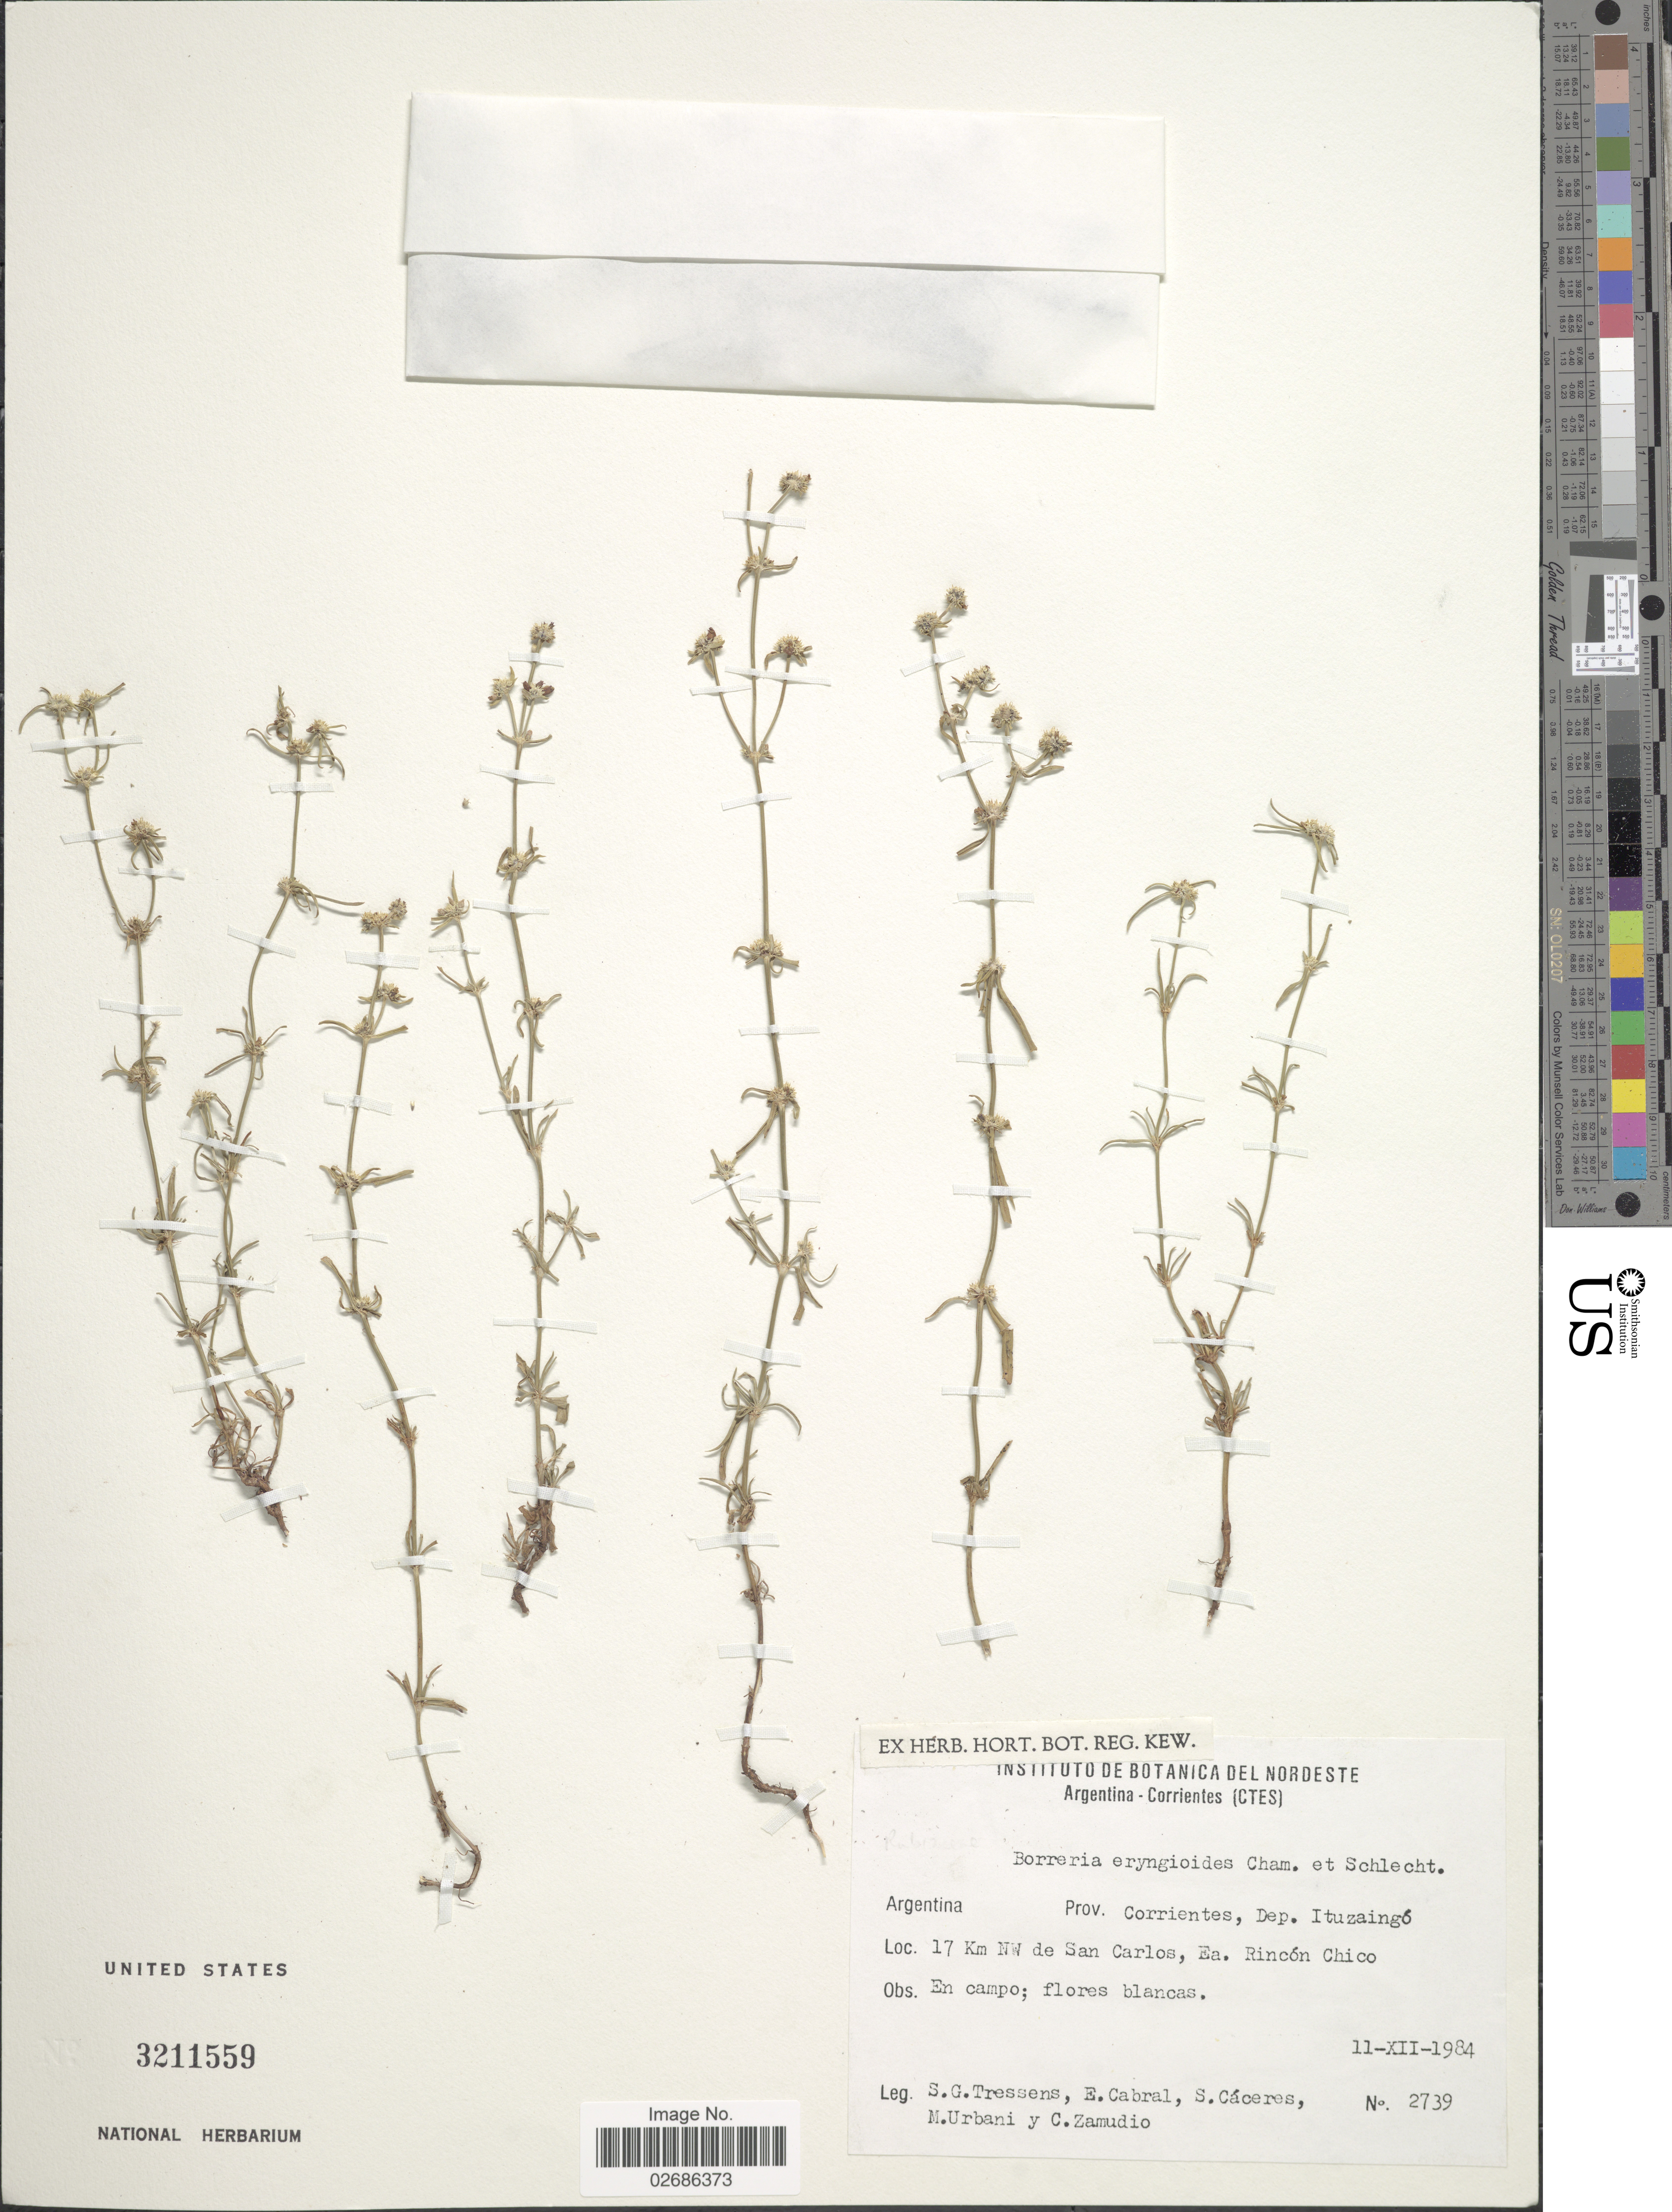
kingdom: Plantae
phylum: Tracheophyta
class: Magnoliopsida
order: Gentianales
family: Rubiaceae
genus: Borreria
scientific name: Borreria eryngioides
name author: Cham. & Schltdl.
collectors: S. Tressens, E. Cabral, S. Cáceres, M. Urbani & C. Zamudio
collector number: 2739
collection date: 1984-12-11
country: Argentina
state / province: Corrientes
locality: Prov. Corrientes, Dep. Ituzaingo, 17 km NW de San Carlos, Ea. Rincon Chico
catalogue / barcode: US 3211559